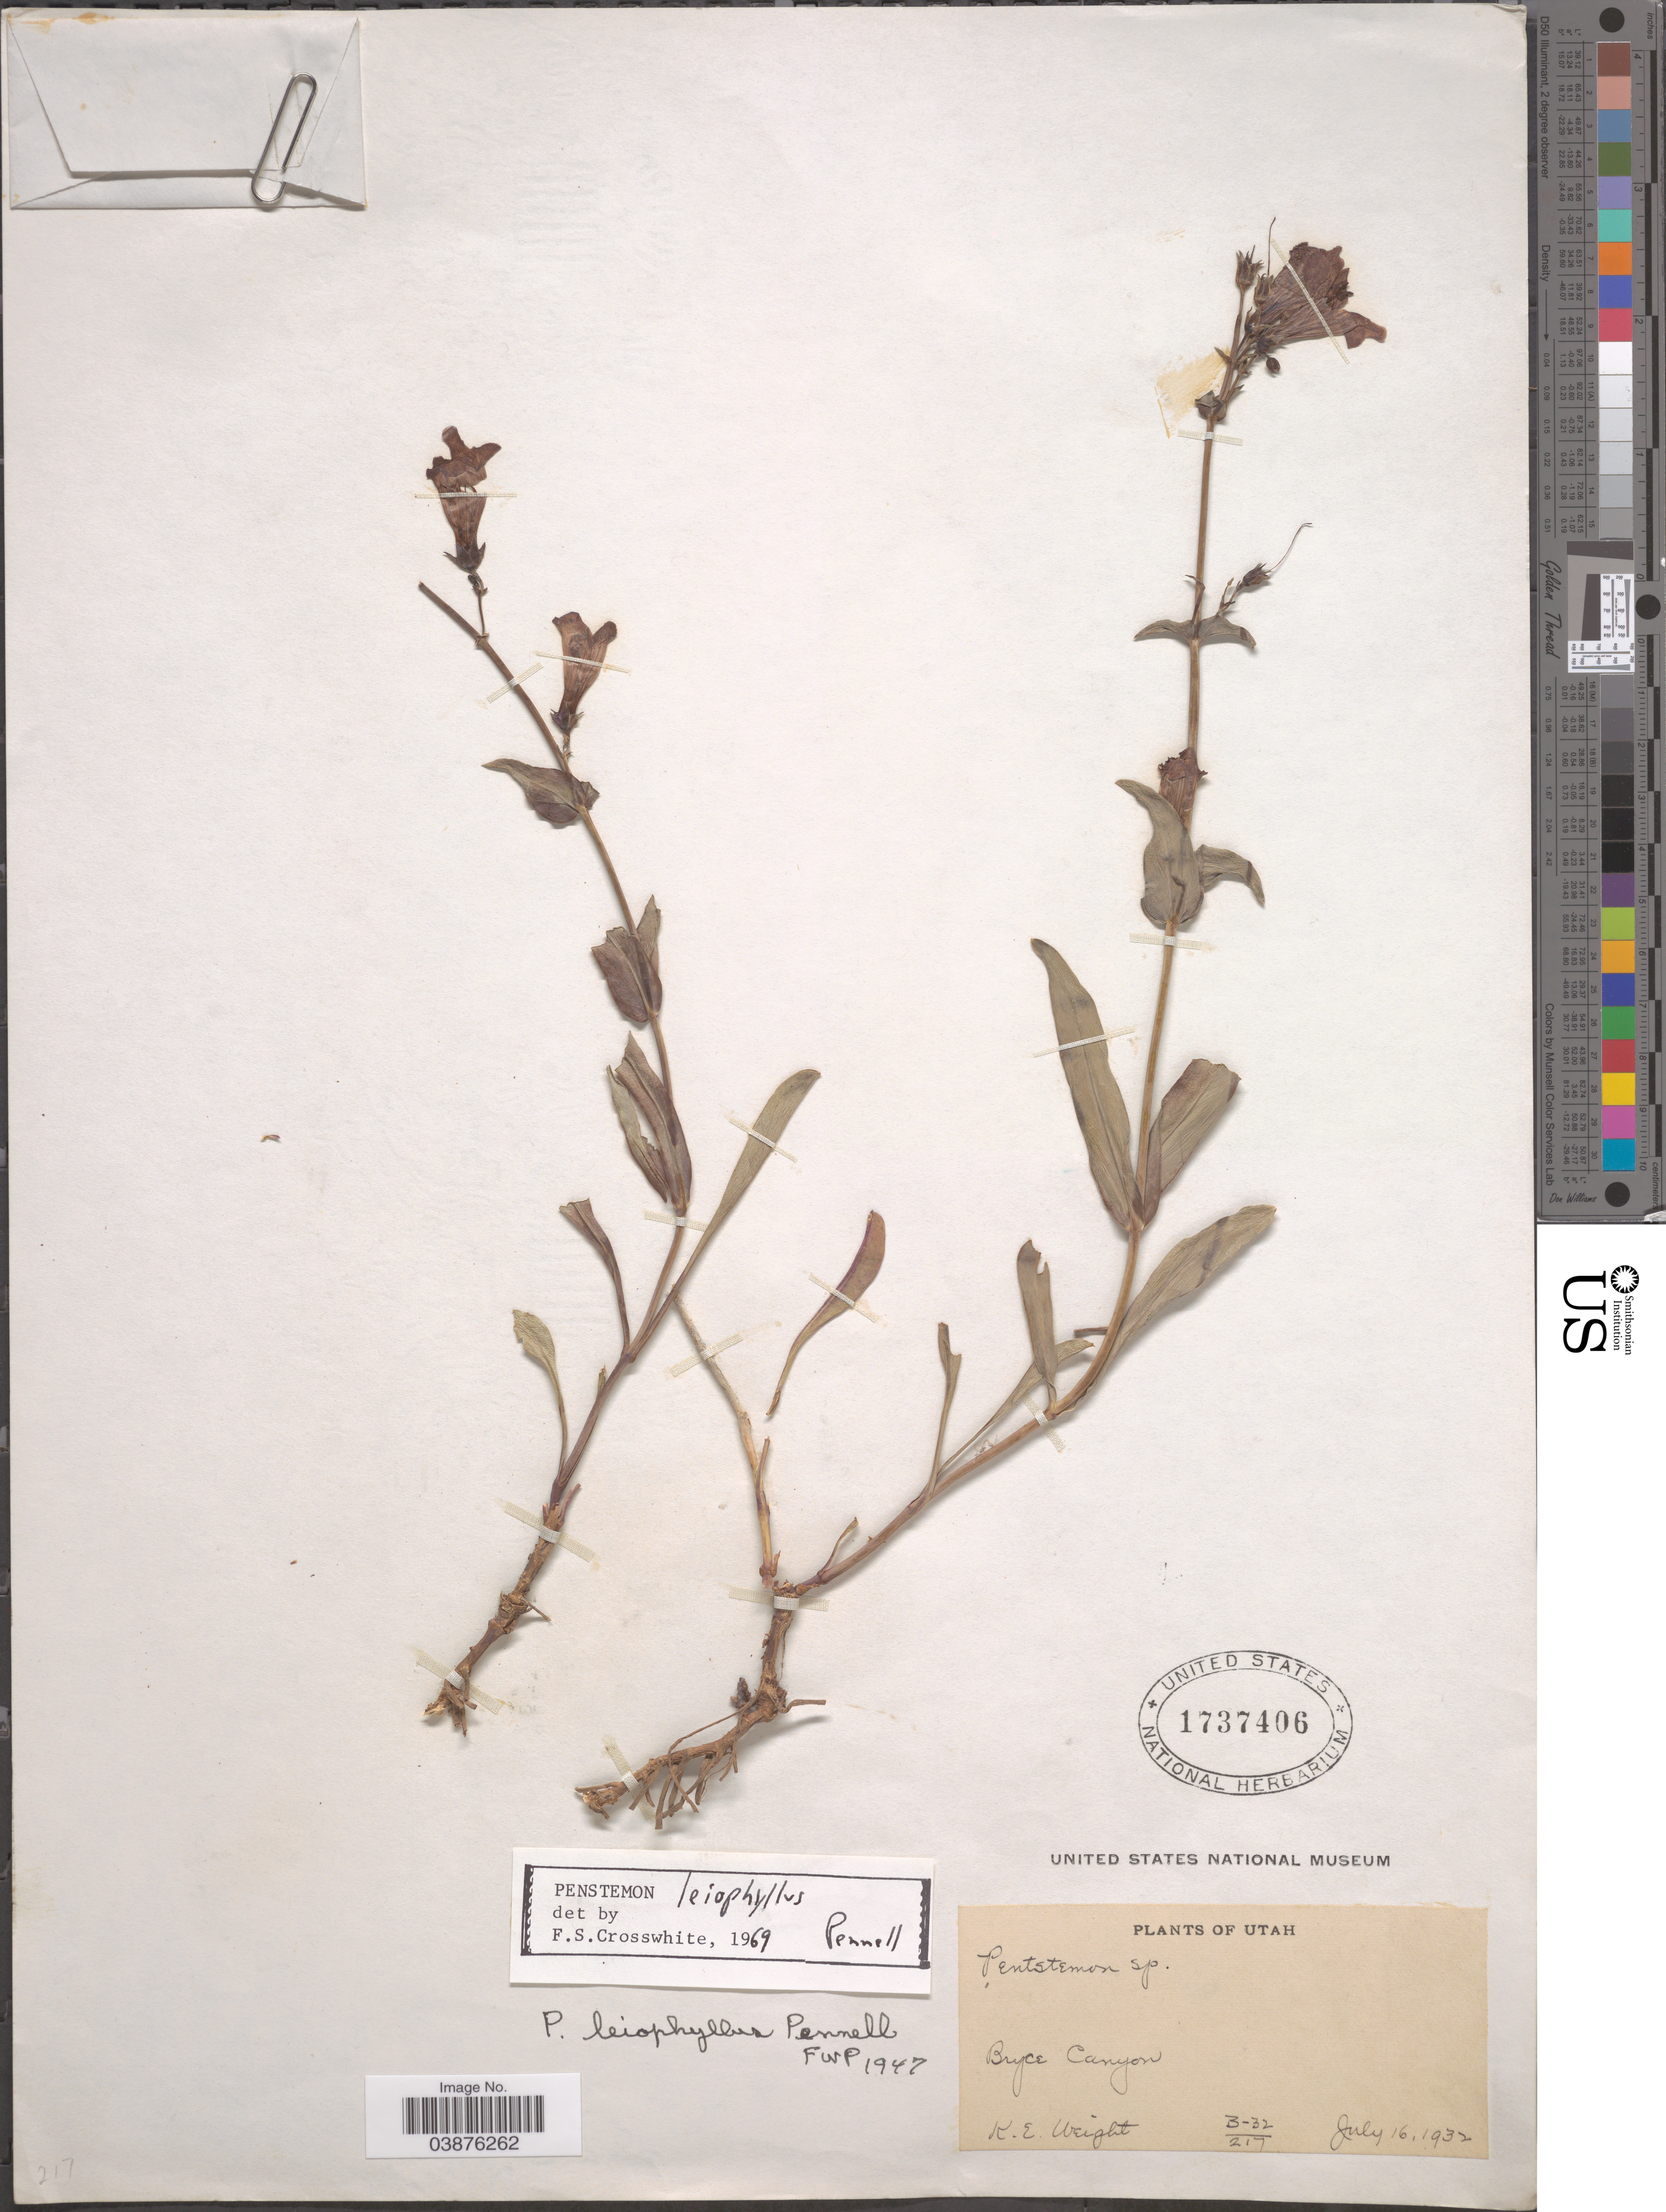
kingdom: Plantae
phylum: Tracheophyta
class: Magnoliopsida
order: Lamiales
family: Plantaginaceae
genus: Penstemon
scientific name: Penstemon leiophyllus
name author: Pennell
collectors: K. Weight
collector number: B-32/217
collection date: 1932-07-16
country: United States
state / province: Utah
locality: Bryce Canyon.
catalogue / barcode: US 1737406